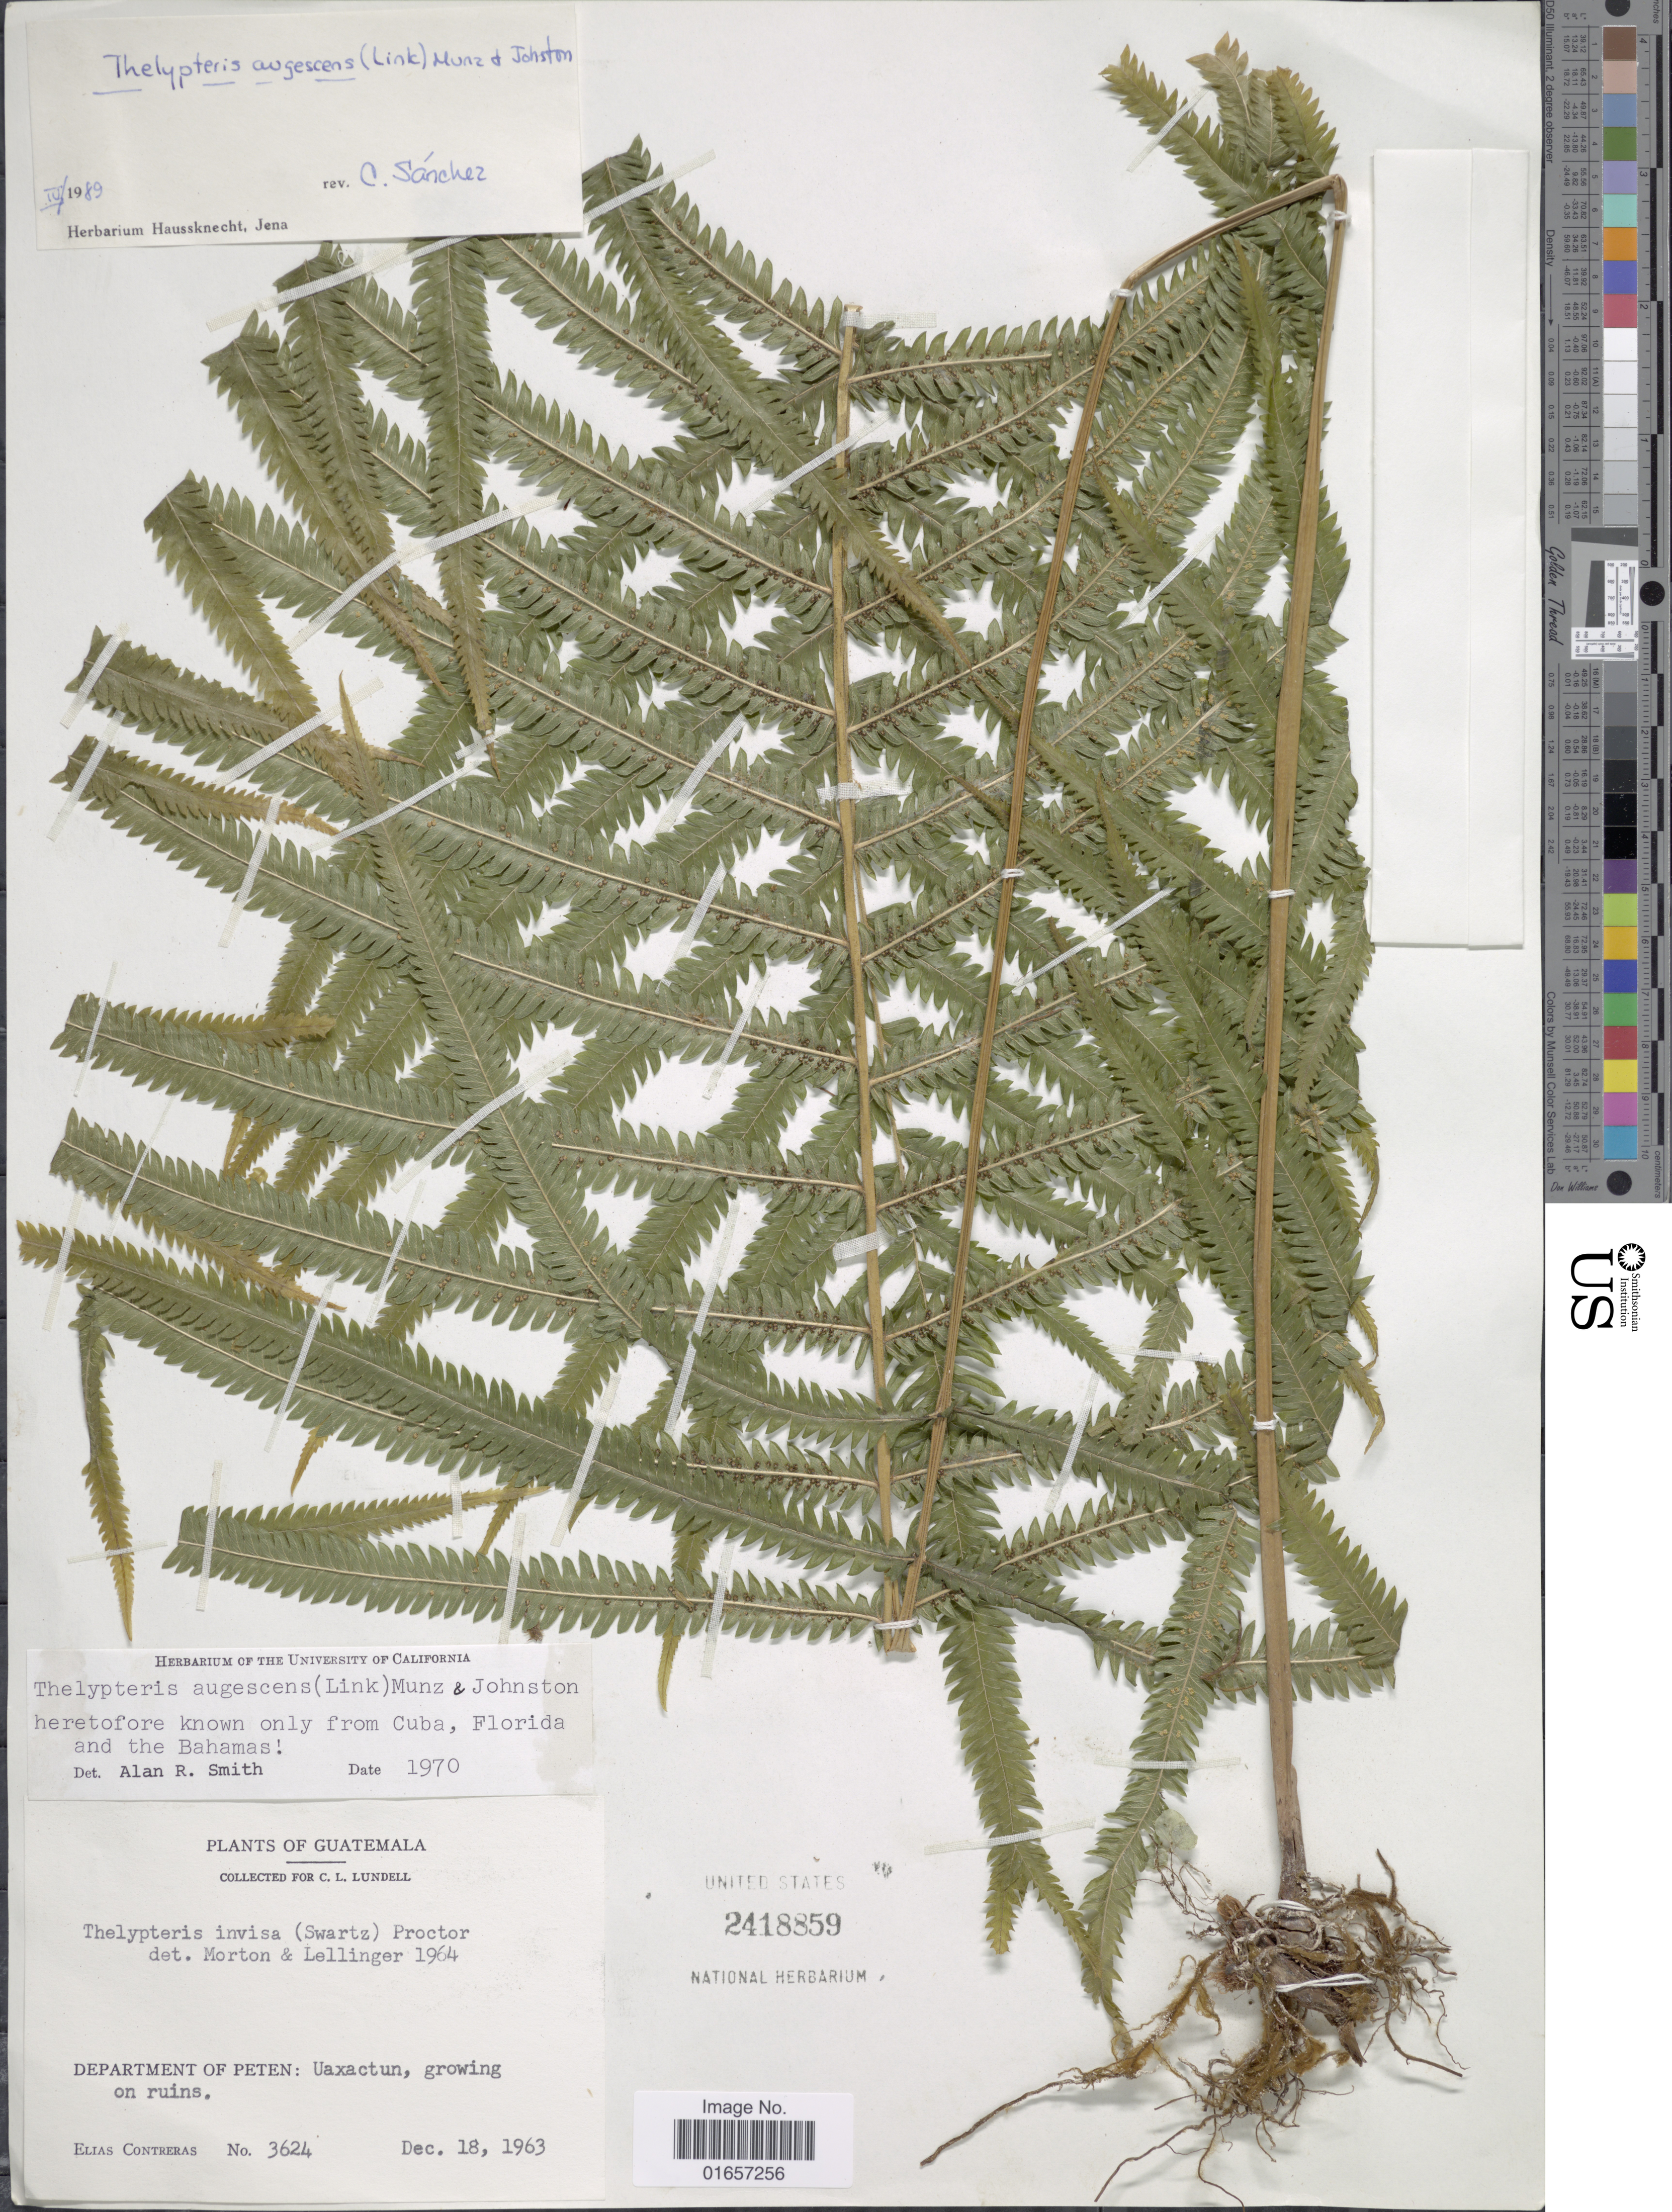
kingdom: Plantae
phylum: Tracheophyta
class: Polypodiopsida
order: Polypodiales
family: Thelypteridaceae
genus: Christella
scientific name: Christella augescens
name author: (Link) Pic. Serm.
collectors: E. Contreras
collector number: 3624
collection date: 1963-12-18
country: Guatemala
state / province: El Petén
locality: Uaxactun, growing on ruins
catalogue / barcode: US 2418859